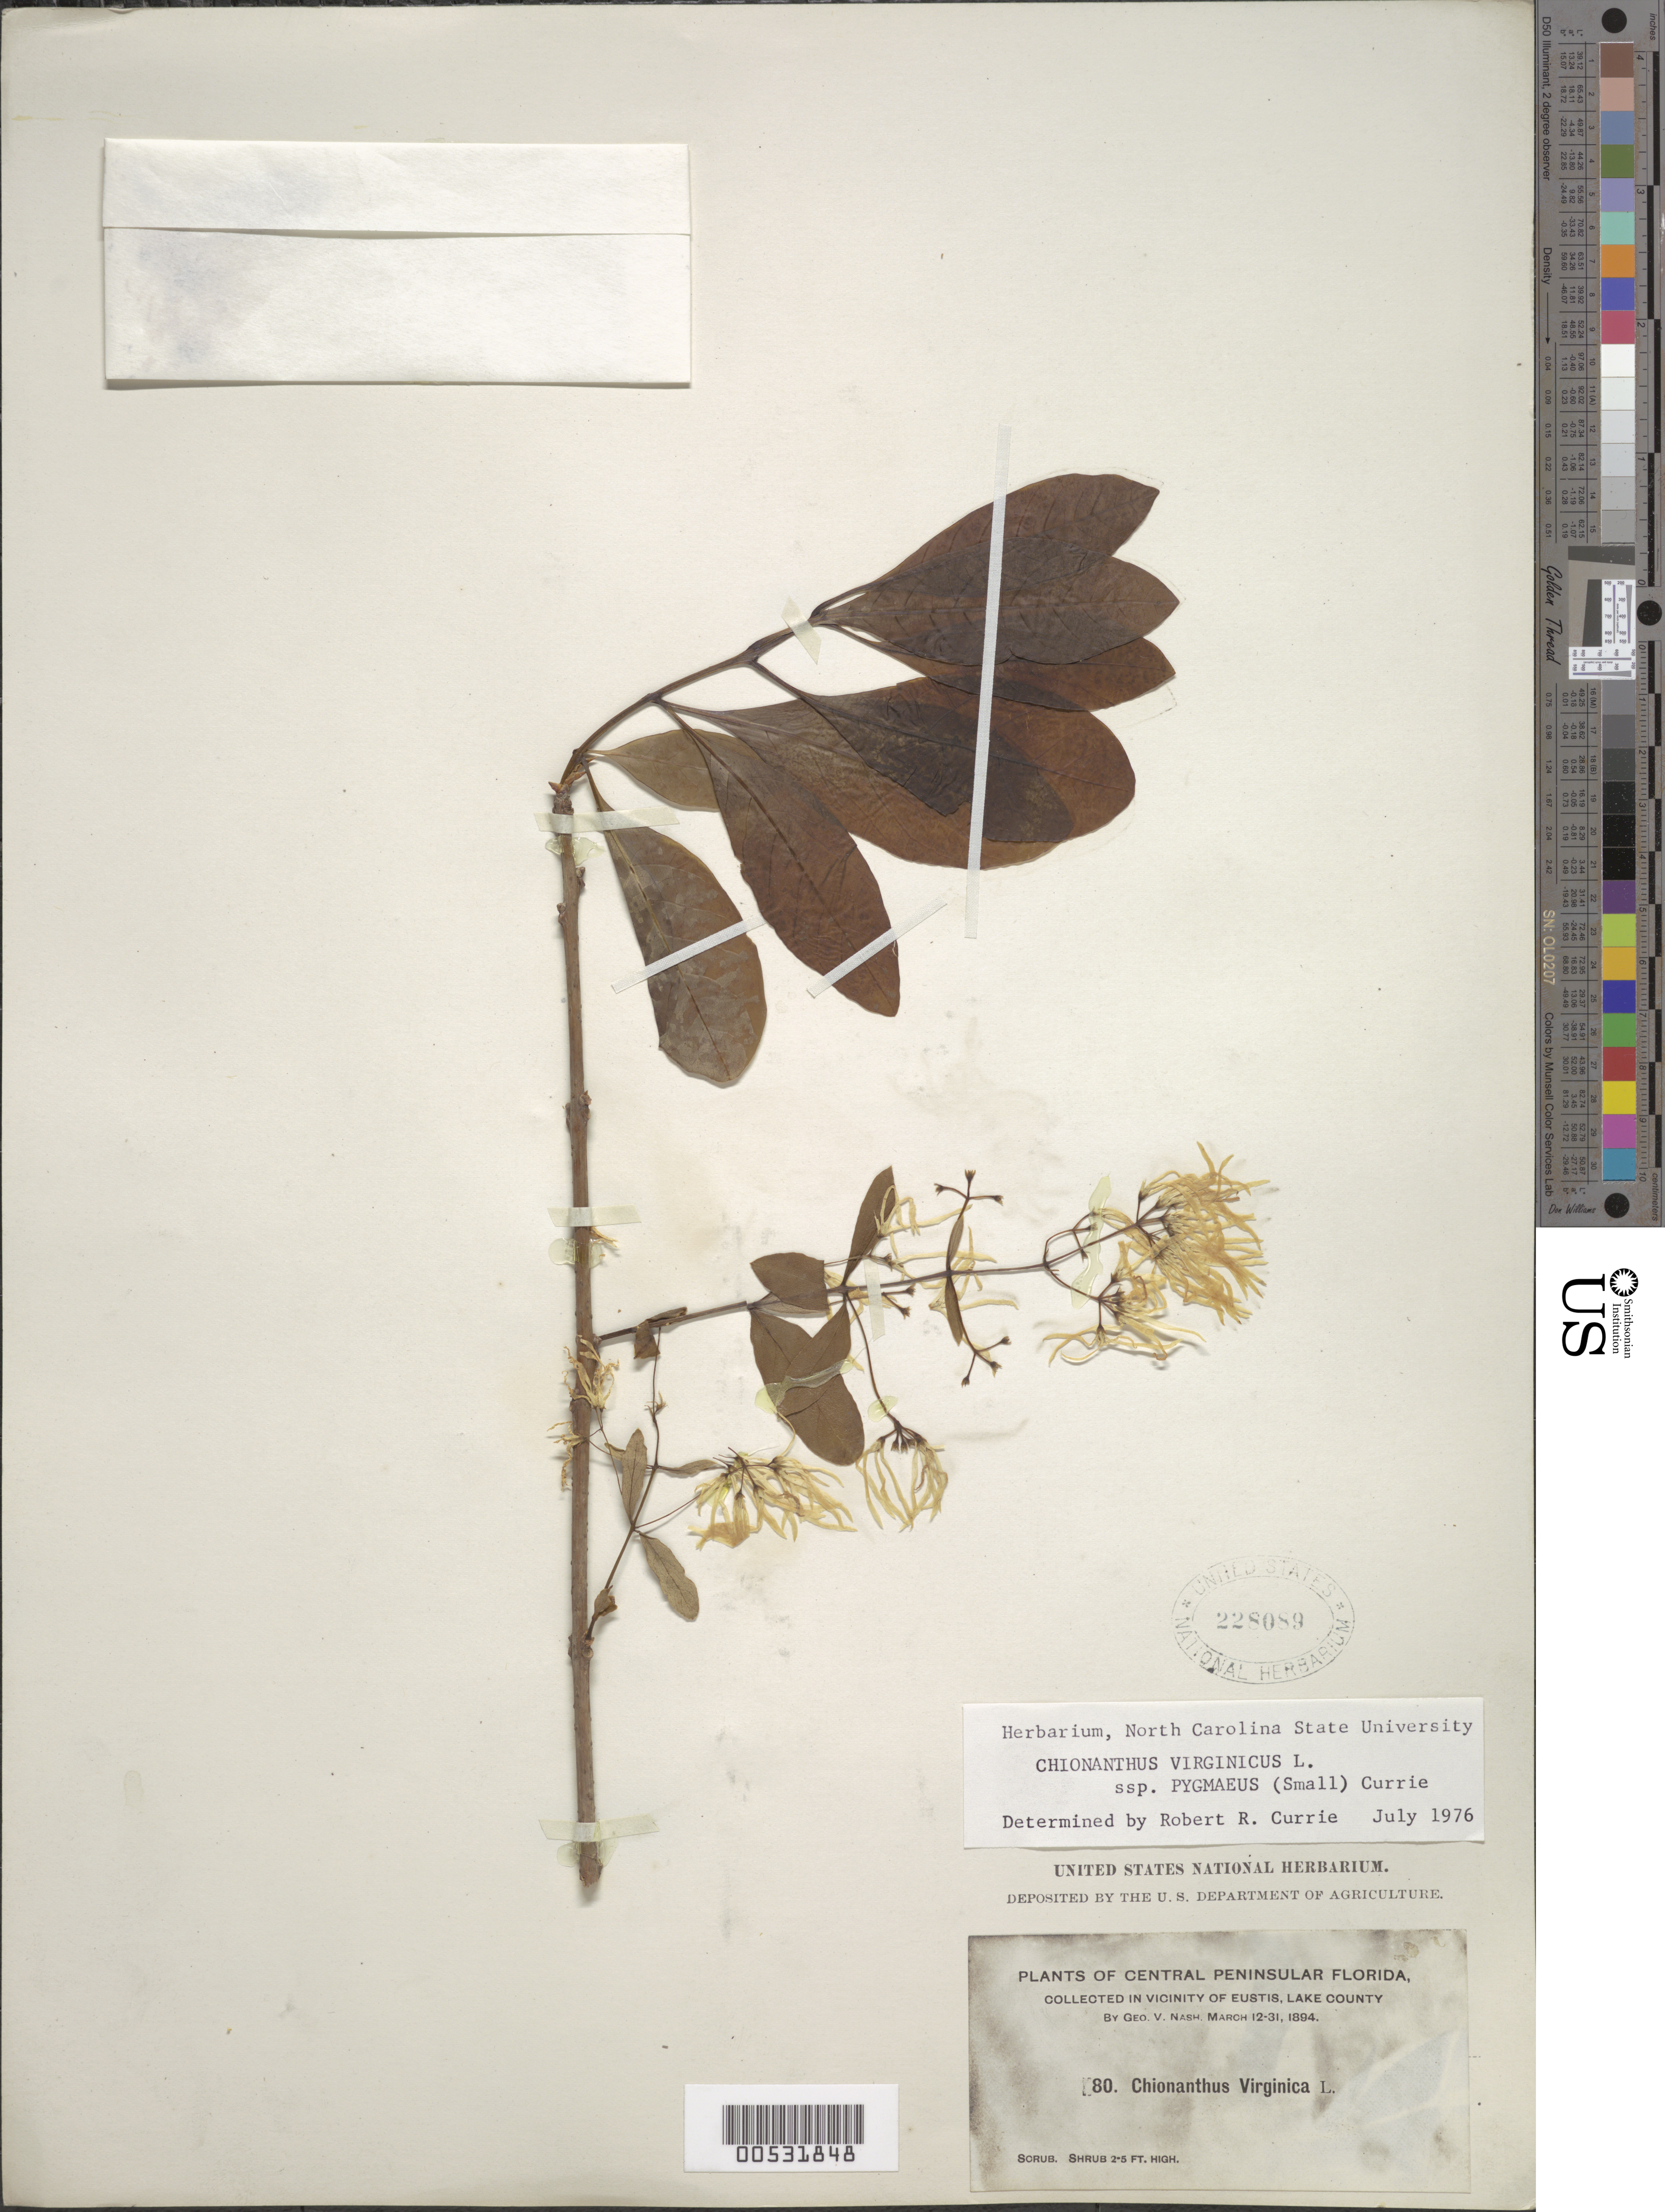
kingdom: Plantae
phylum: Tracheophyta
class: Magnoliopsida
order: Lamiales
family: Oleaceae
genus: Chionanthus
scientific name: Chionanthus pygmaeus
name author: (Small) Cürrie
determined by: Currie, R. R.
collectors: G. V. Nash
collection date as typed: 12 Mar 1894 to 31 Mar 1894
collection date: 1894-03-12/1894-03-31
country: United States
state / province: Florida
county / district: Lake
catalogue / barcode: US 228089